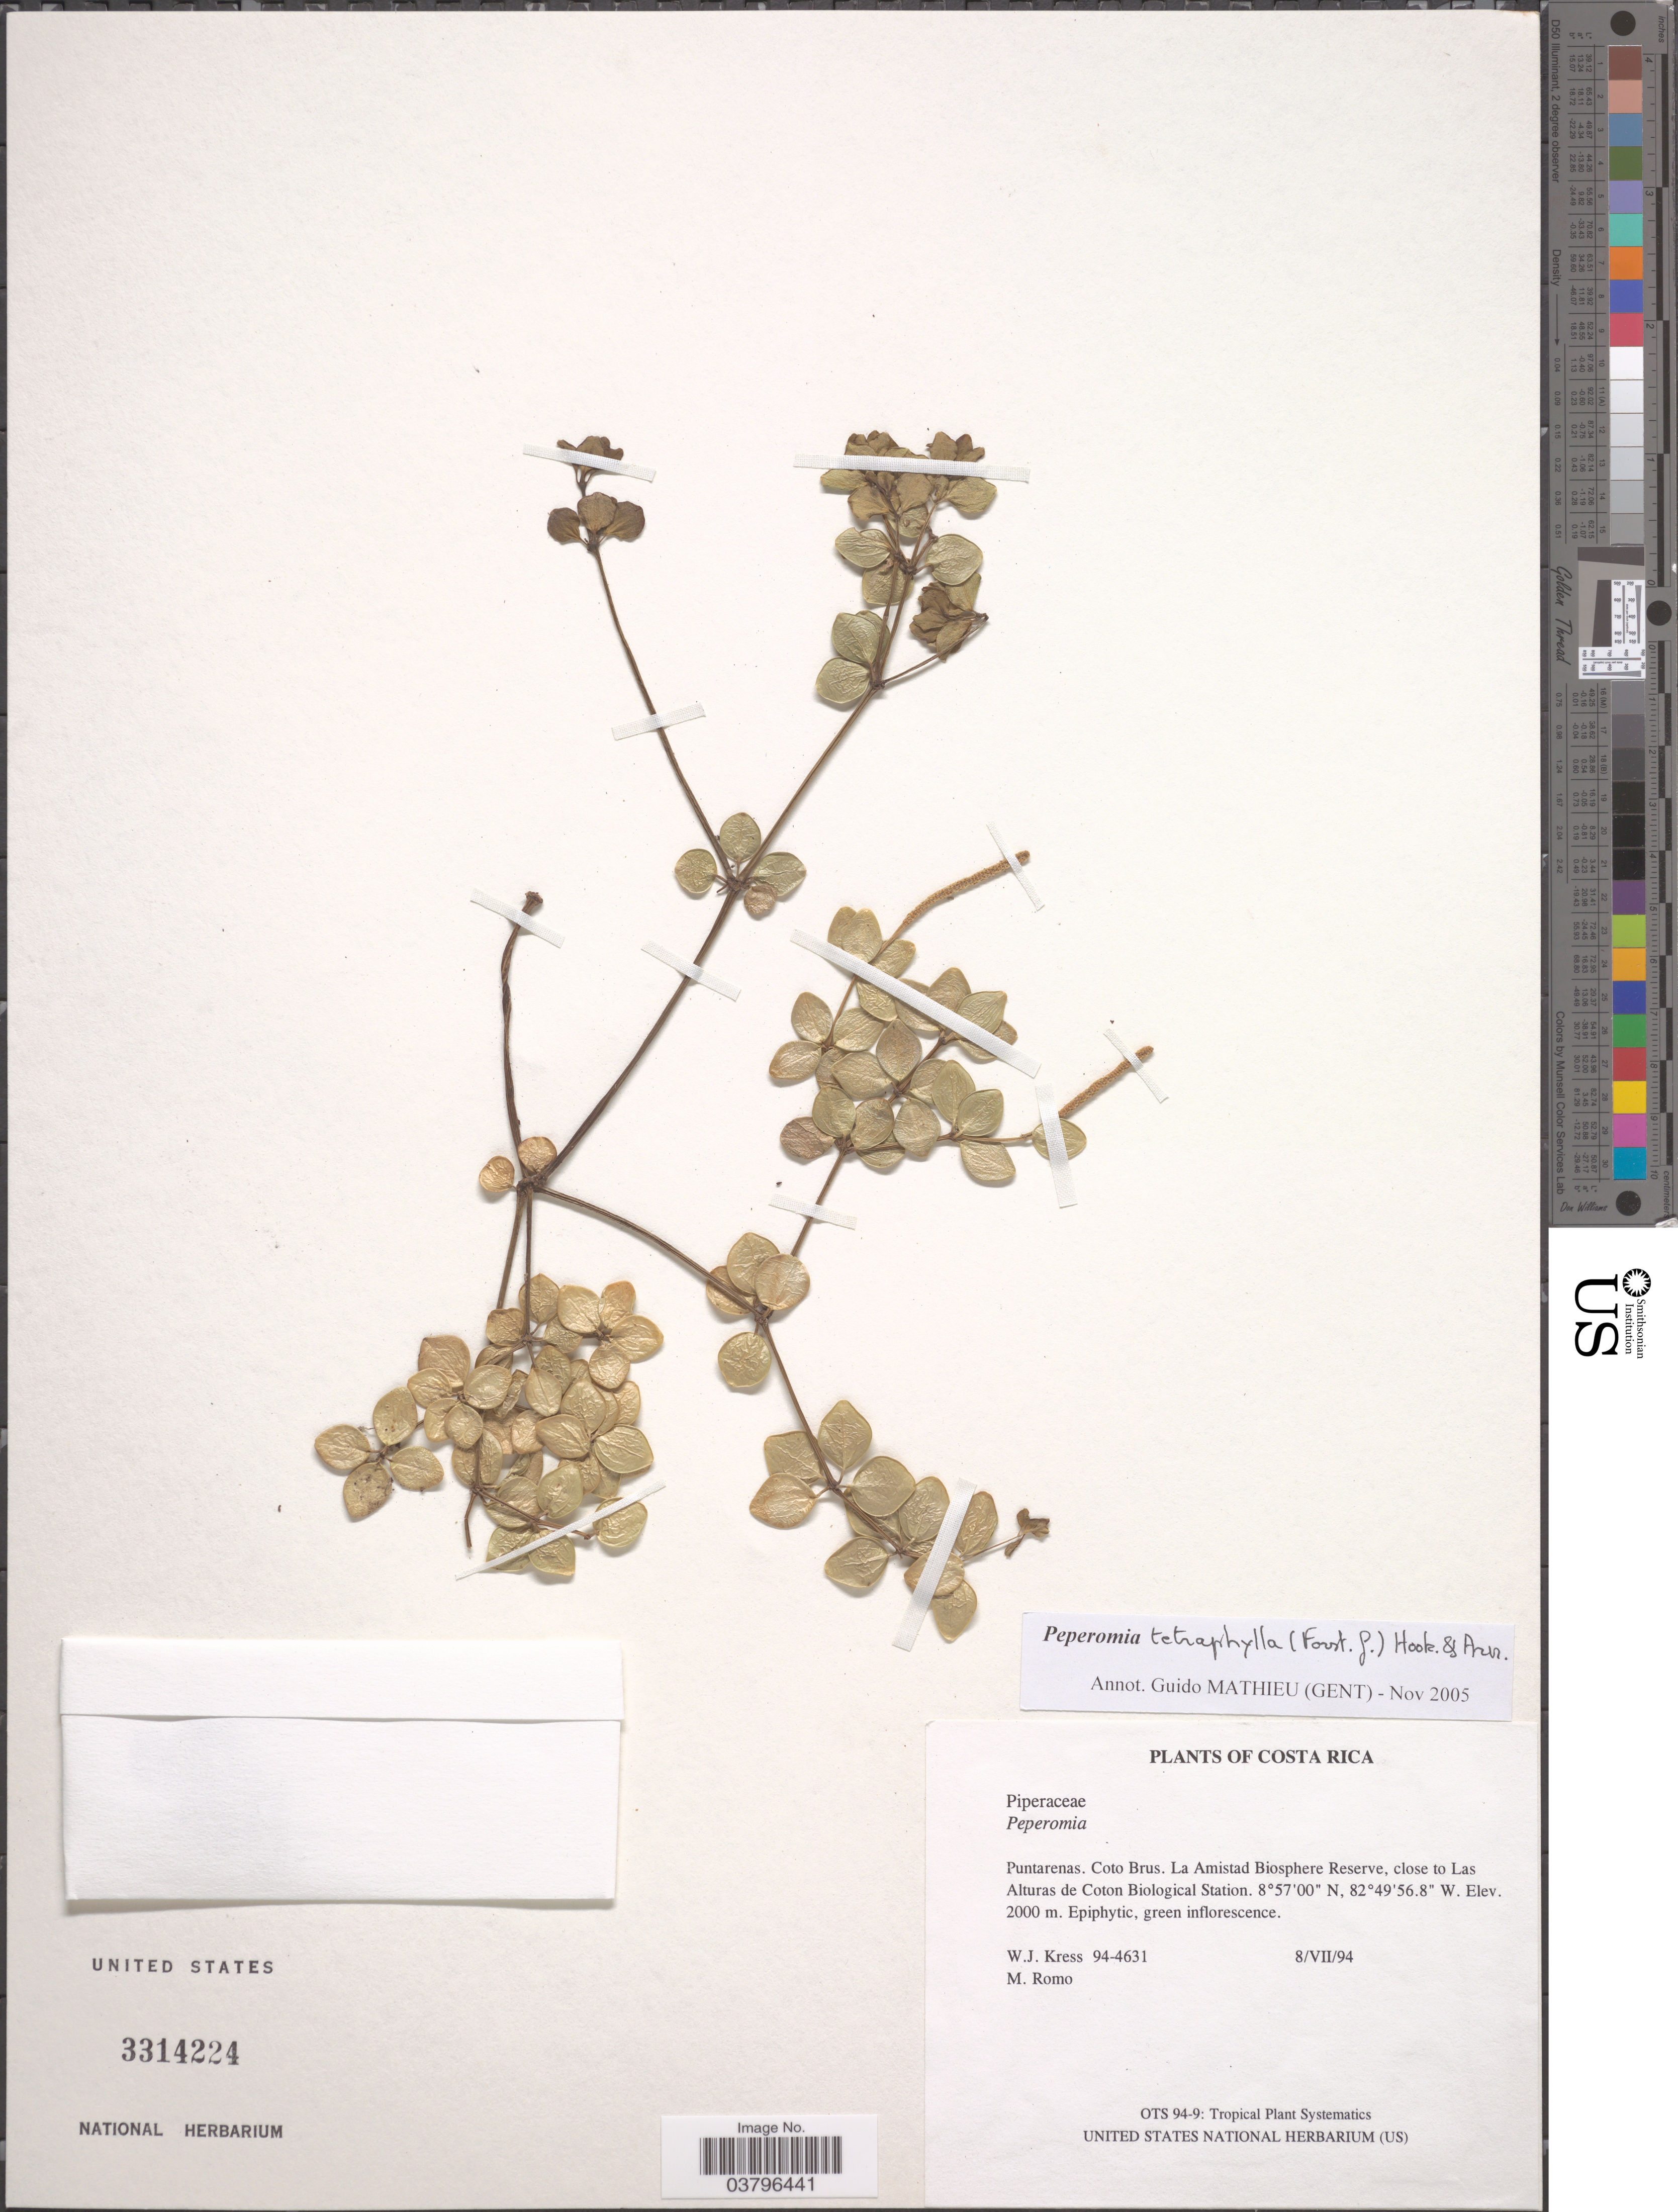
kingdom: Plantae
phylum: Tracheophyta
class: Magnoliopsida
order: Piperales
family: Piperaceae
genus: Peperomia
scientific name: Peperomia tetraphylla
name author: (G. Forst.) Hook. & Arn.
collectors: W. J. Kress & M. Romo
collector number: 94-4631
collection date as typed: Transcribed d/m/y: 8/7/94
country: Costa Rica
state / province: Puntarenas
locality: Coto Brus. La Amistad Biosphere Reserve, close to Las Alturas de Coton Biological Station.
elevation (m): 2000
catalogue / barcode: US 3314224